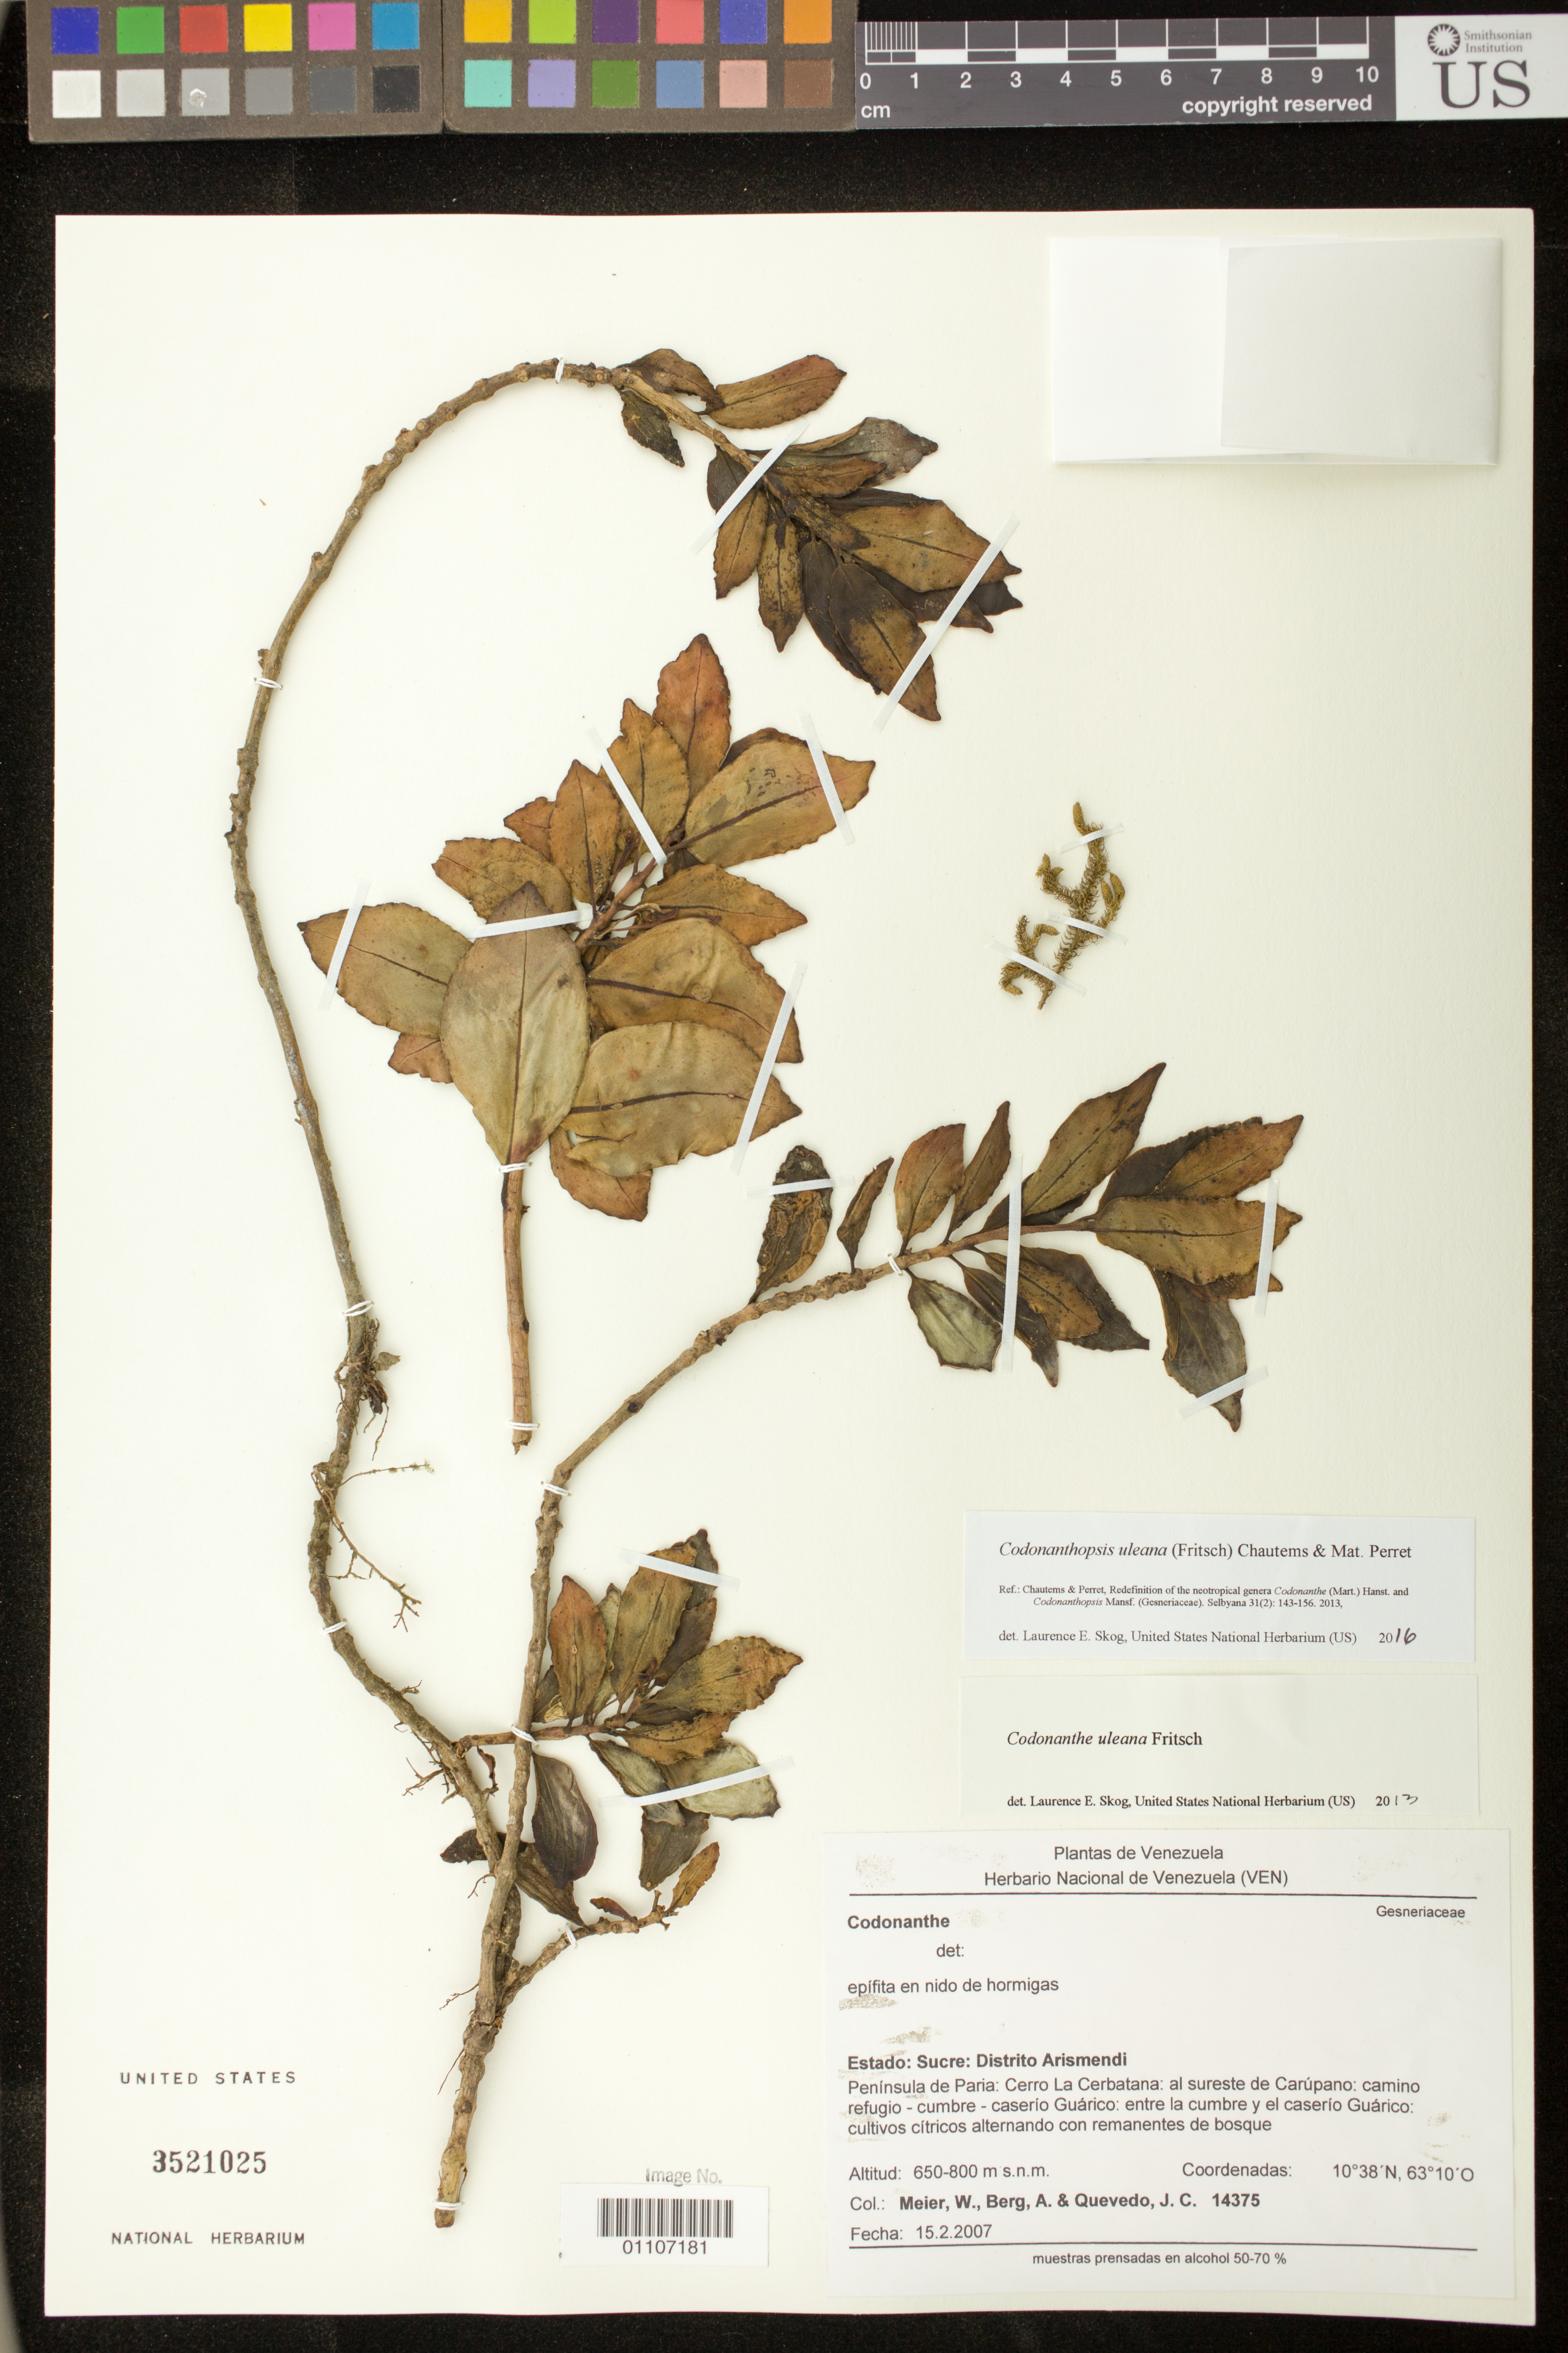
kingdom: Plantae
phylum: Tracheophyta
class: Magnoliopsida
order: Lamiales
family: Gesneriaceae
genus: Codonanthopsis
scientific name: Codonanthopsis uleana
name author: (Fritsch) Chautems & Mat.Perret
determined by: Skog, Laurence E.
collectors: W. Meier & A. Berg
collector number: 14375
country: Venezuela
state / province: Sucre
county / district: Arismendi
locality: Peninsula de Paria, Cerro la Cerbatana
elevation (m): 650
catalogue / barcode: US 3521025